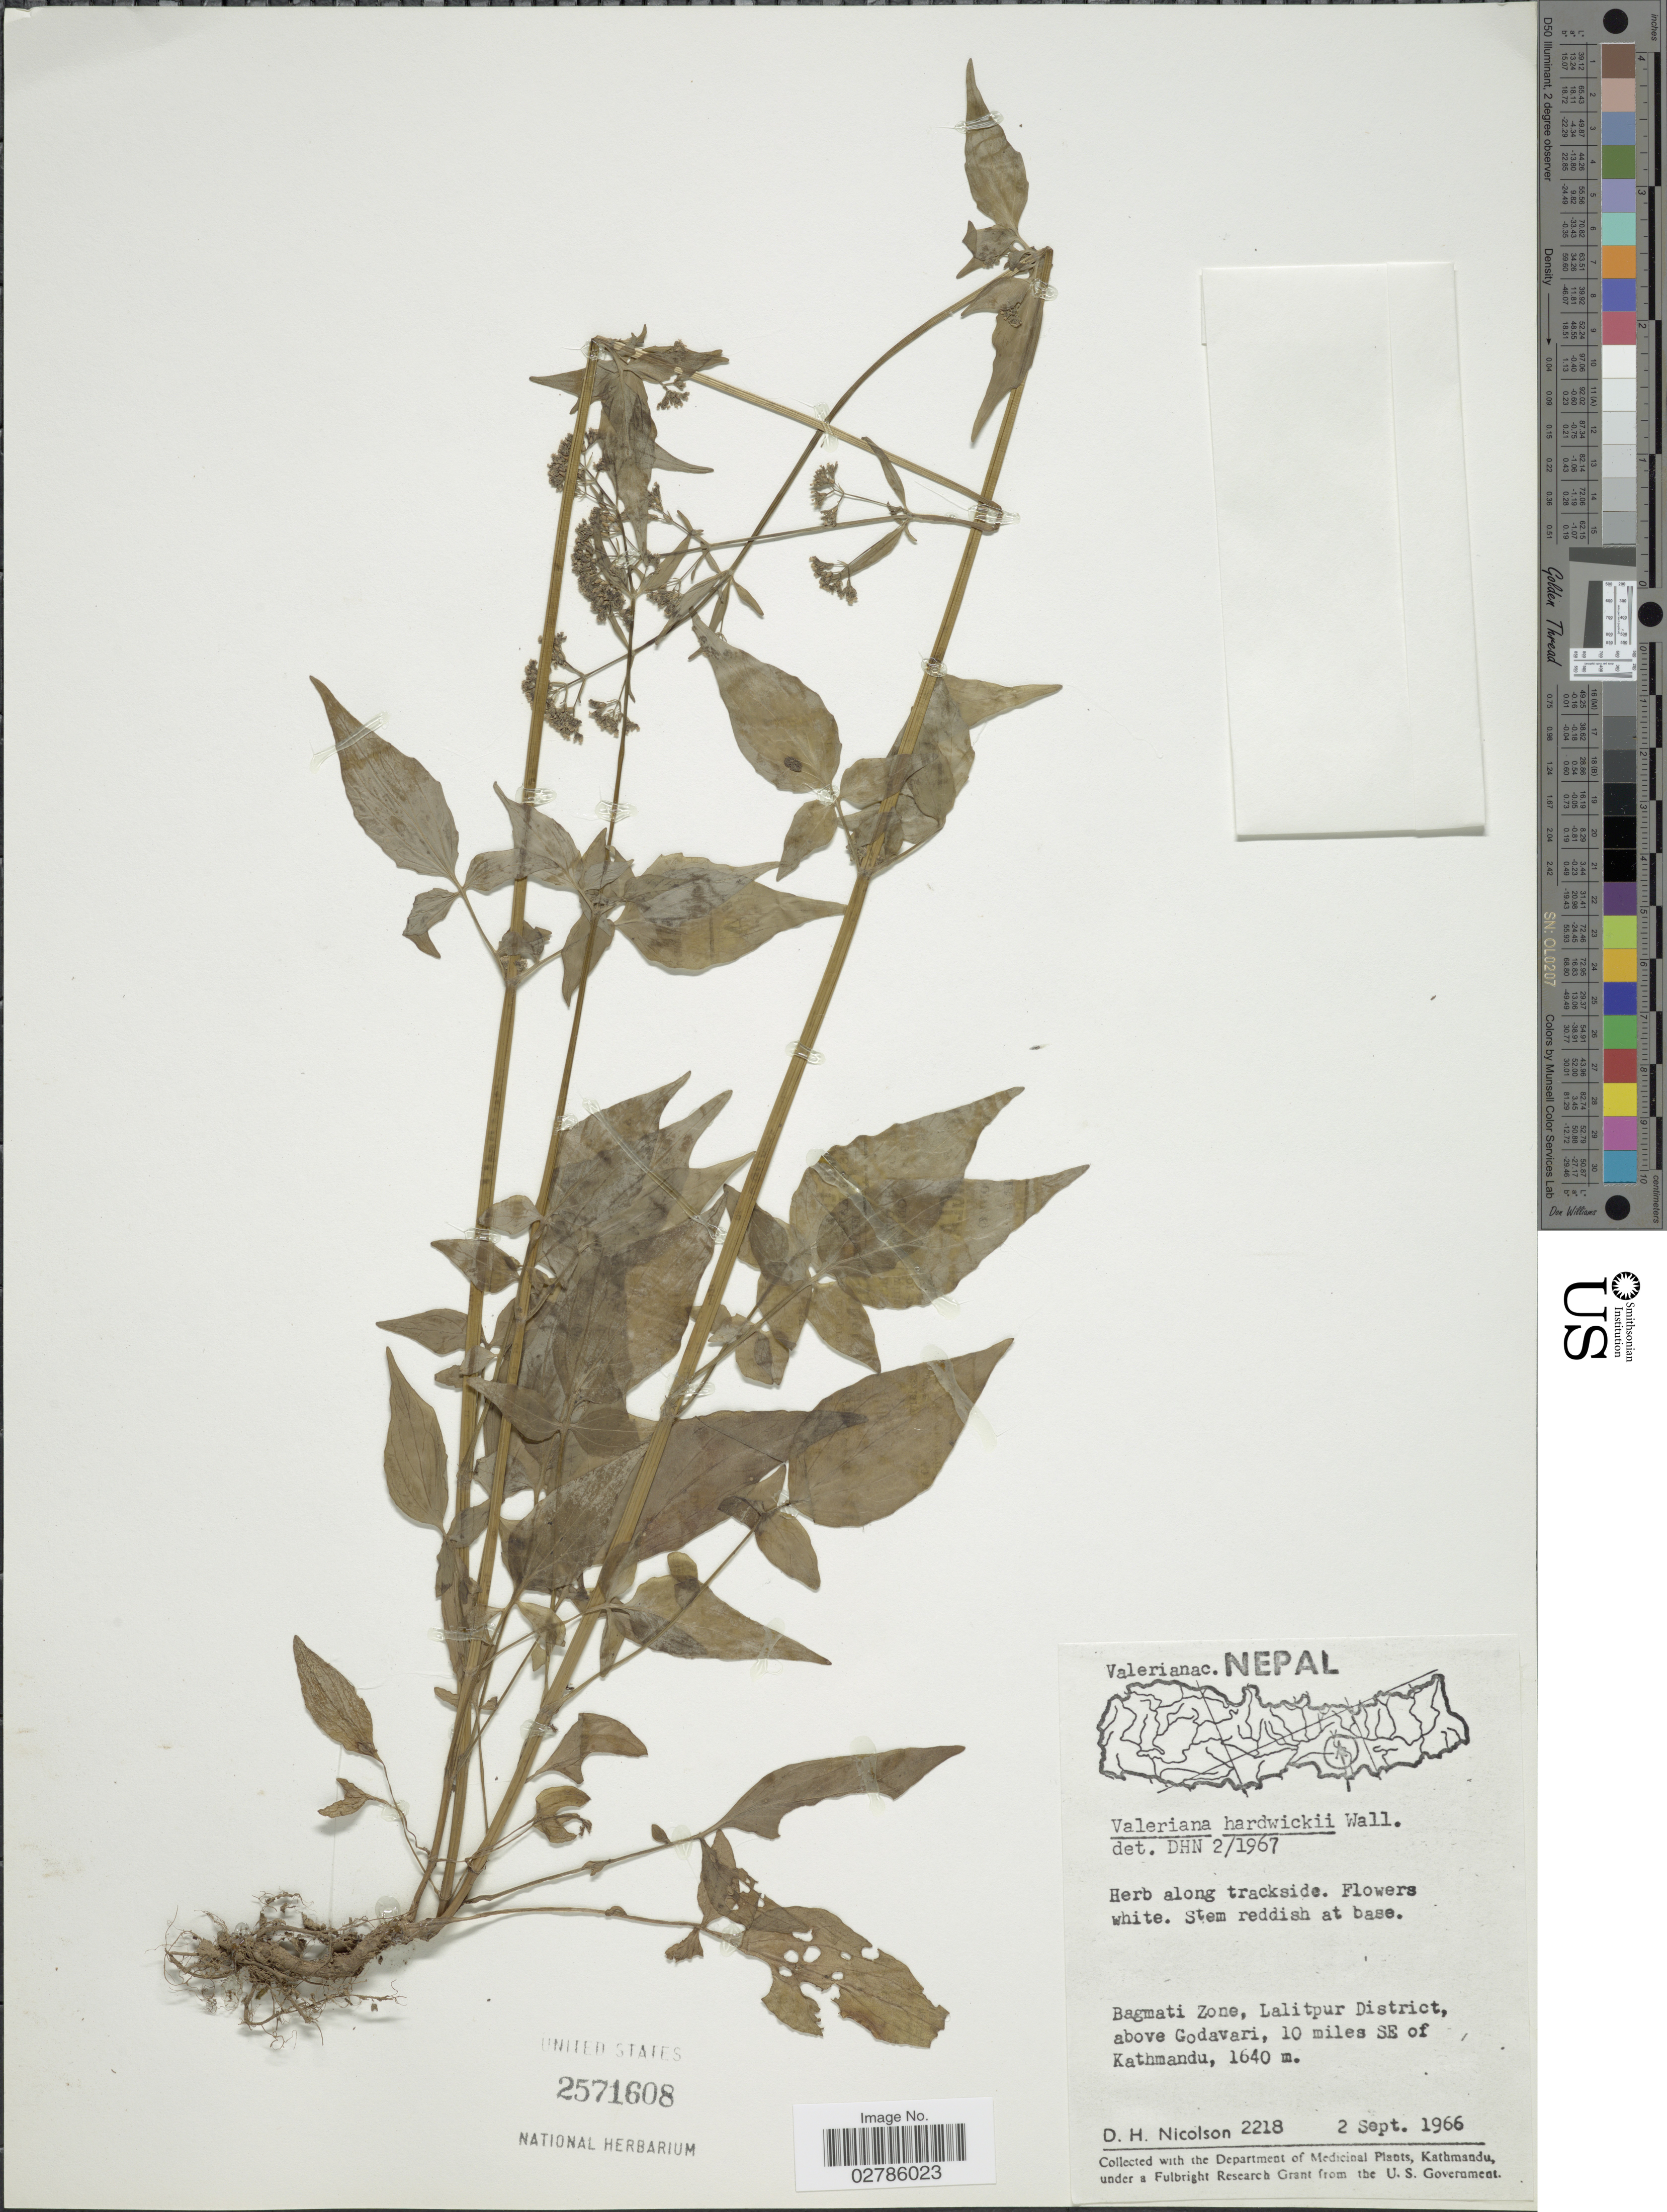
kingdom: Plantae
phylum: Tracheophyta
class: Magnoliopsida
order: Dipsacales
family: Caprifoliaceae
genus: Valeriana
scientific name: Valeriana hardwickii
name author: Wall.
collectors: D. H. Nicolson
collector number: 2218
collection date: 1966-09-02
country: Nepal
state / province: Bagmati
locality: Bagmati Zone, Lalitpur District, above Godavari, 10 miles SE of Kathmandu.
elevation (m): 1640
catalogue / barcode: US 2571608